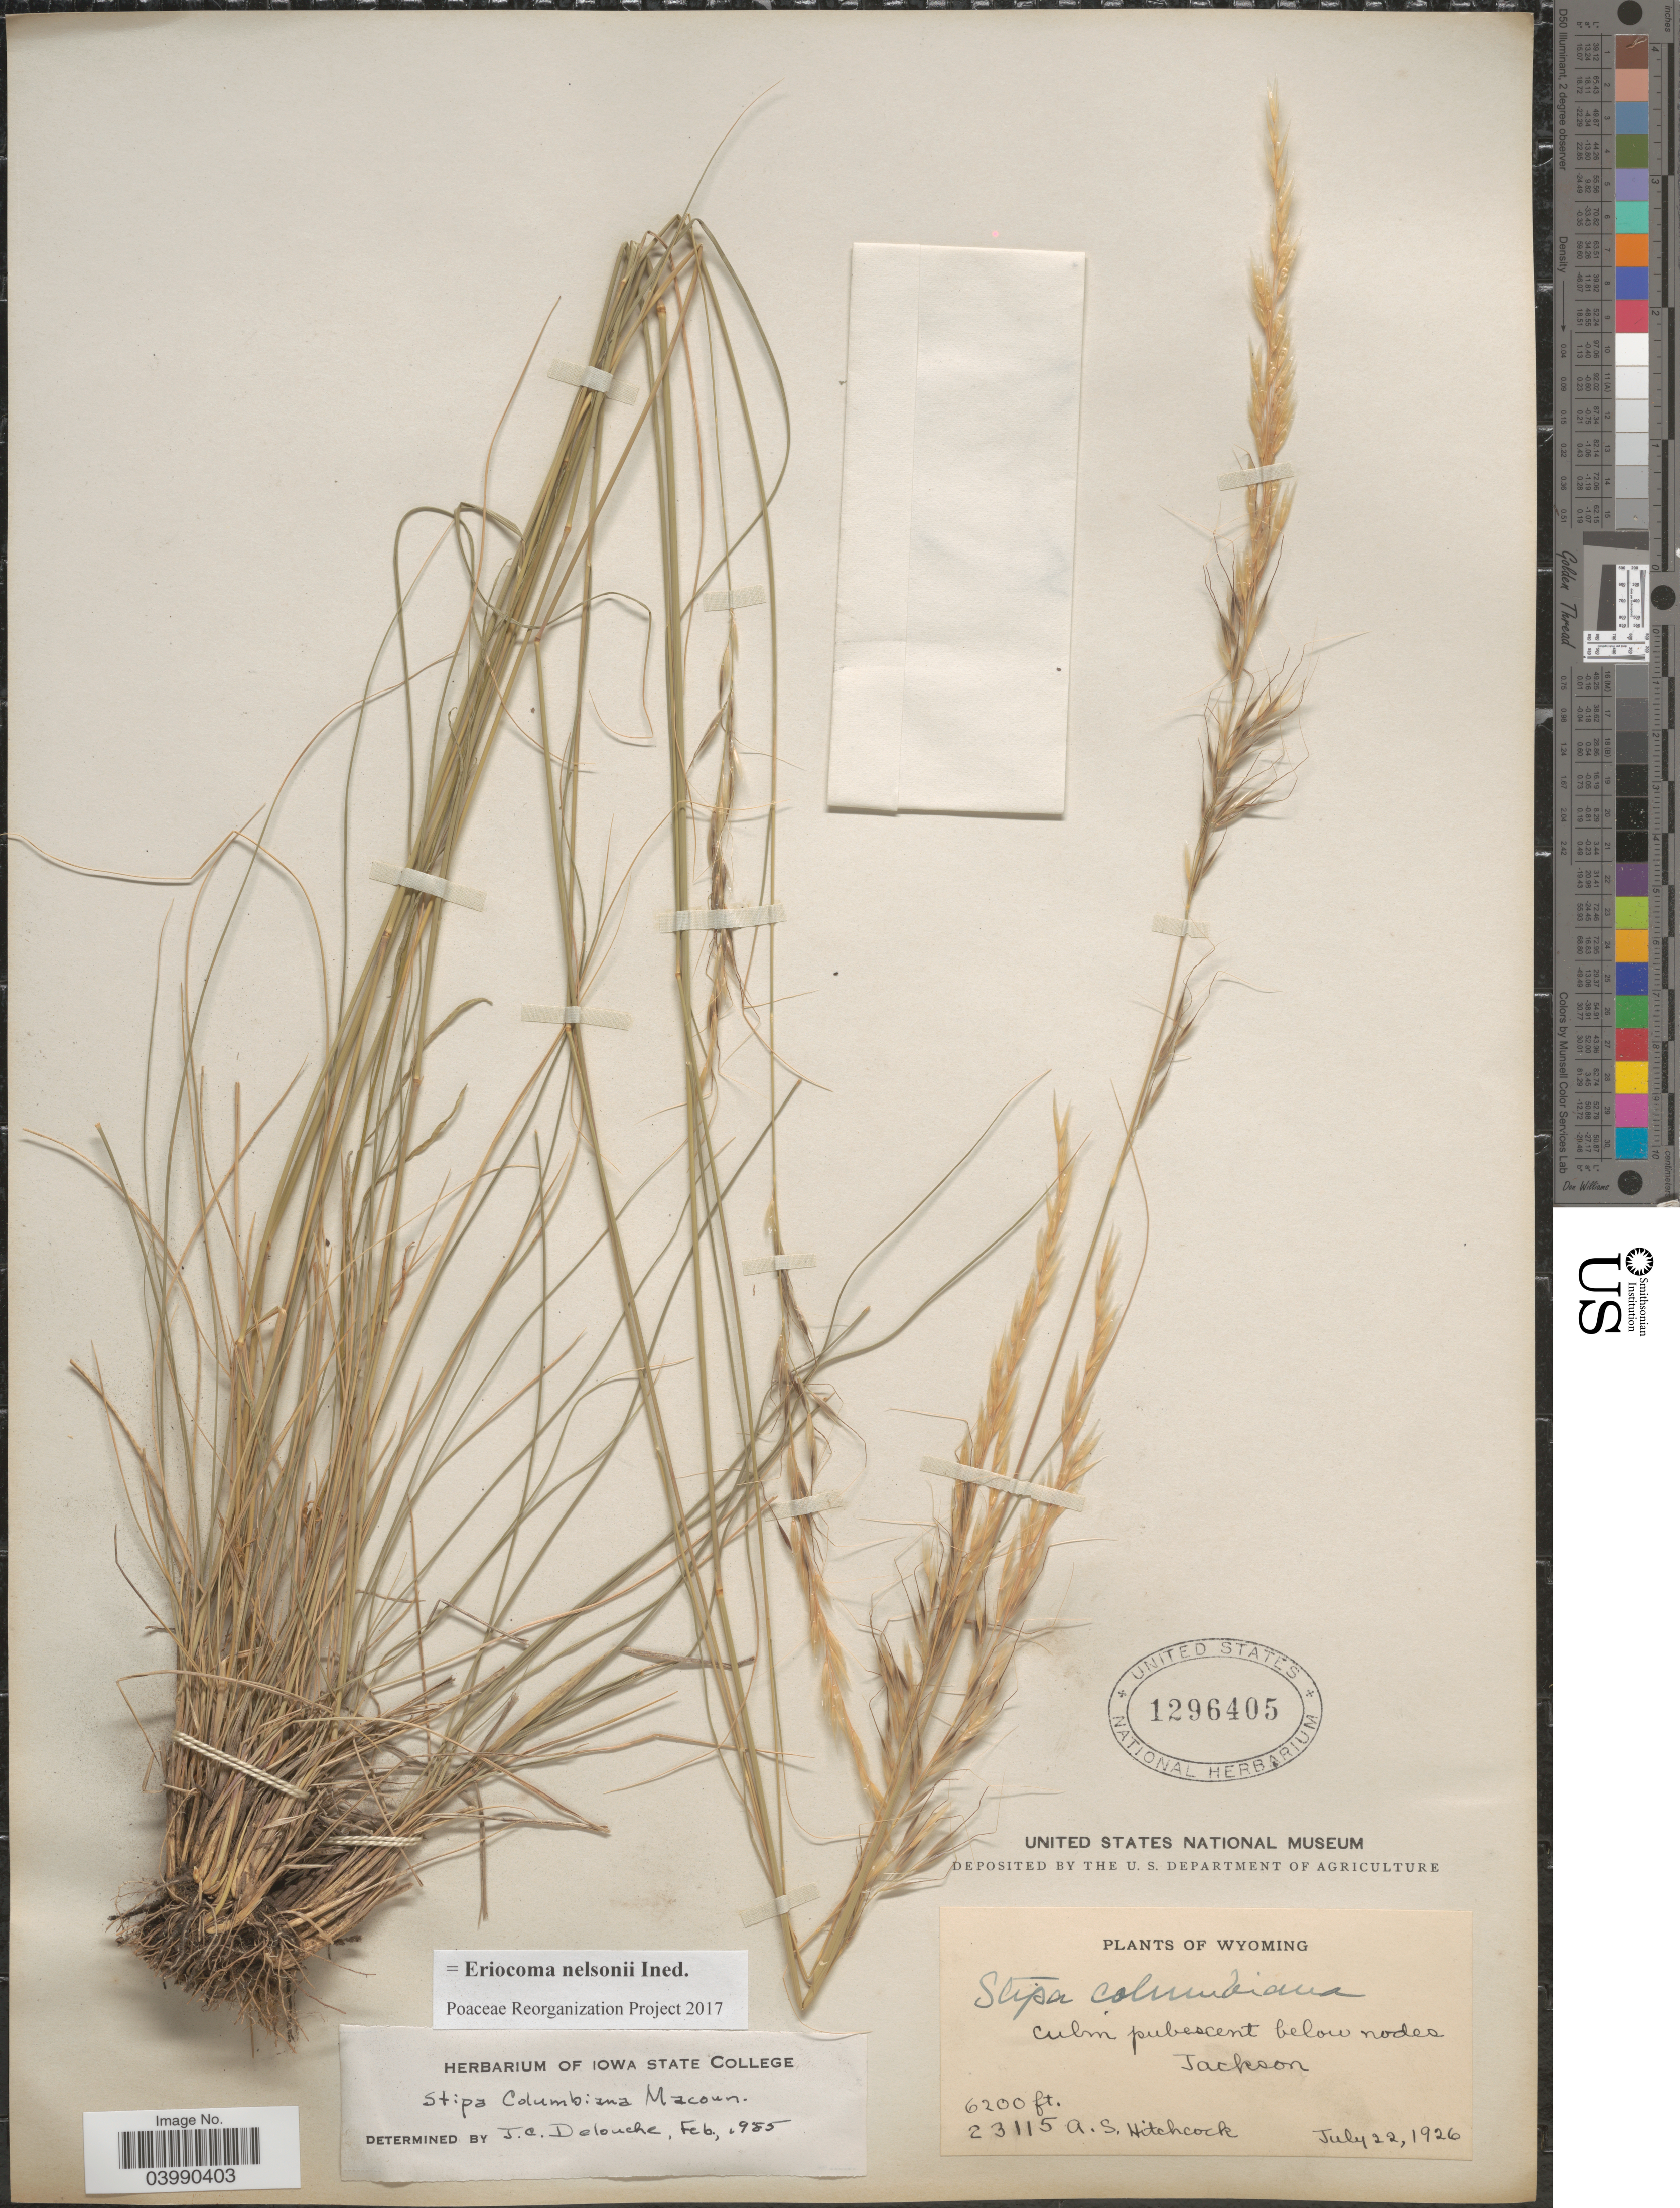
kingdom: Plantae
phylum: Tracheophyta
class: Liliopsida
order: Poales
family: Poaceae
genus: Eriocoma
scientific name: Eriocoma nelsonii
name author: (Scribn.) Romasch.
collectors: A. S. Hitchcock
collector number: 23115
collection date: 1926-07-22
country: United States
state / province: Wyoming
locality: Jackson.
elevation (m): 1890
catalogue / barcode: US 1296405